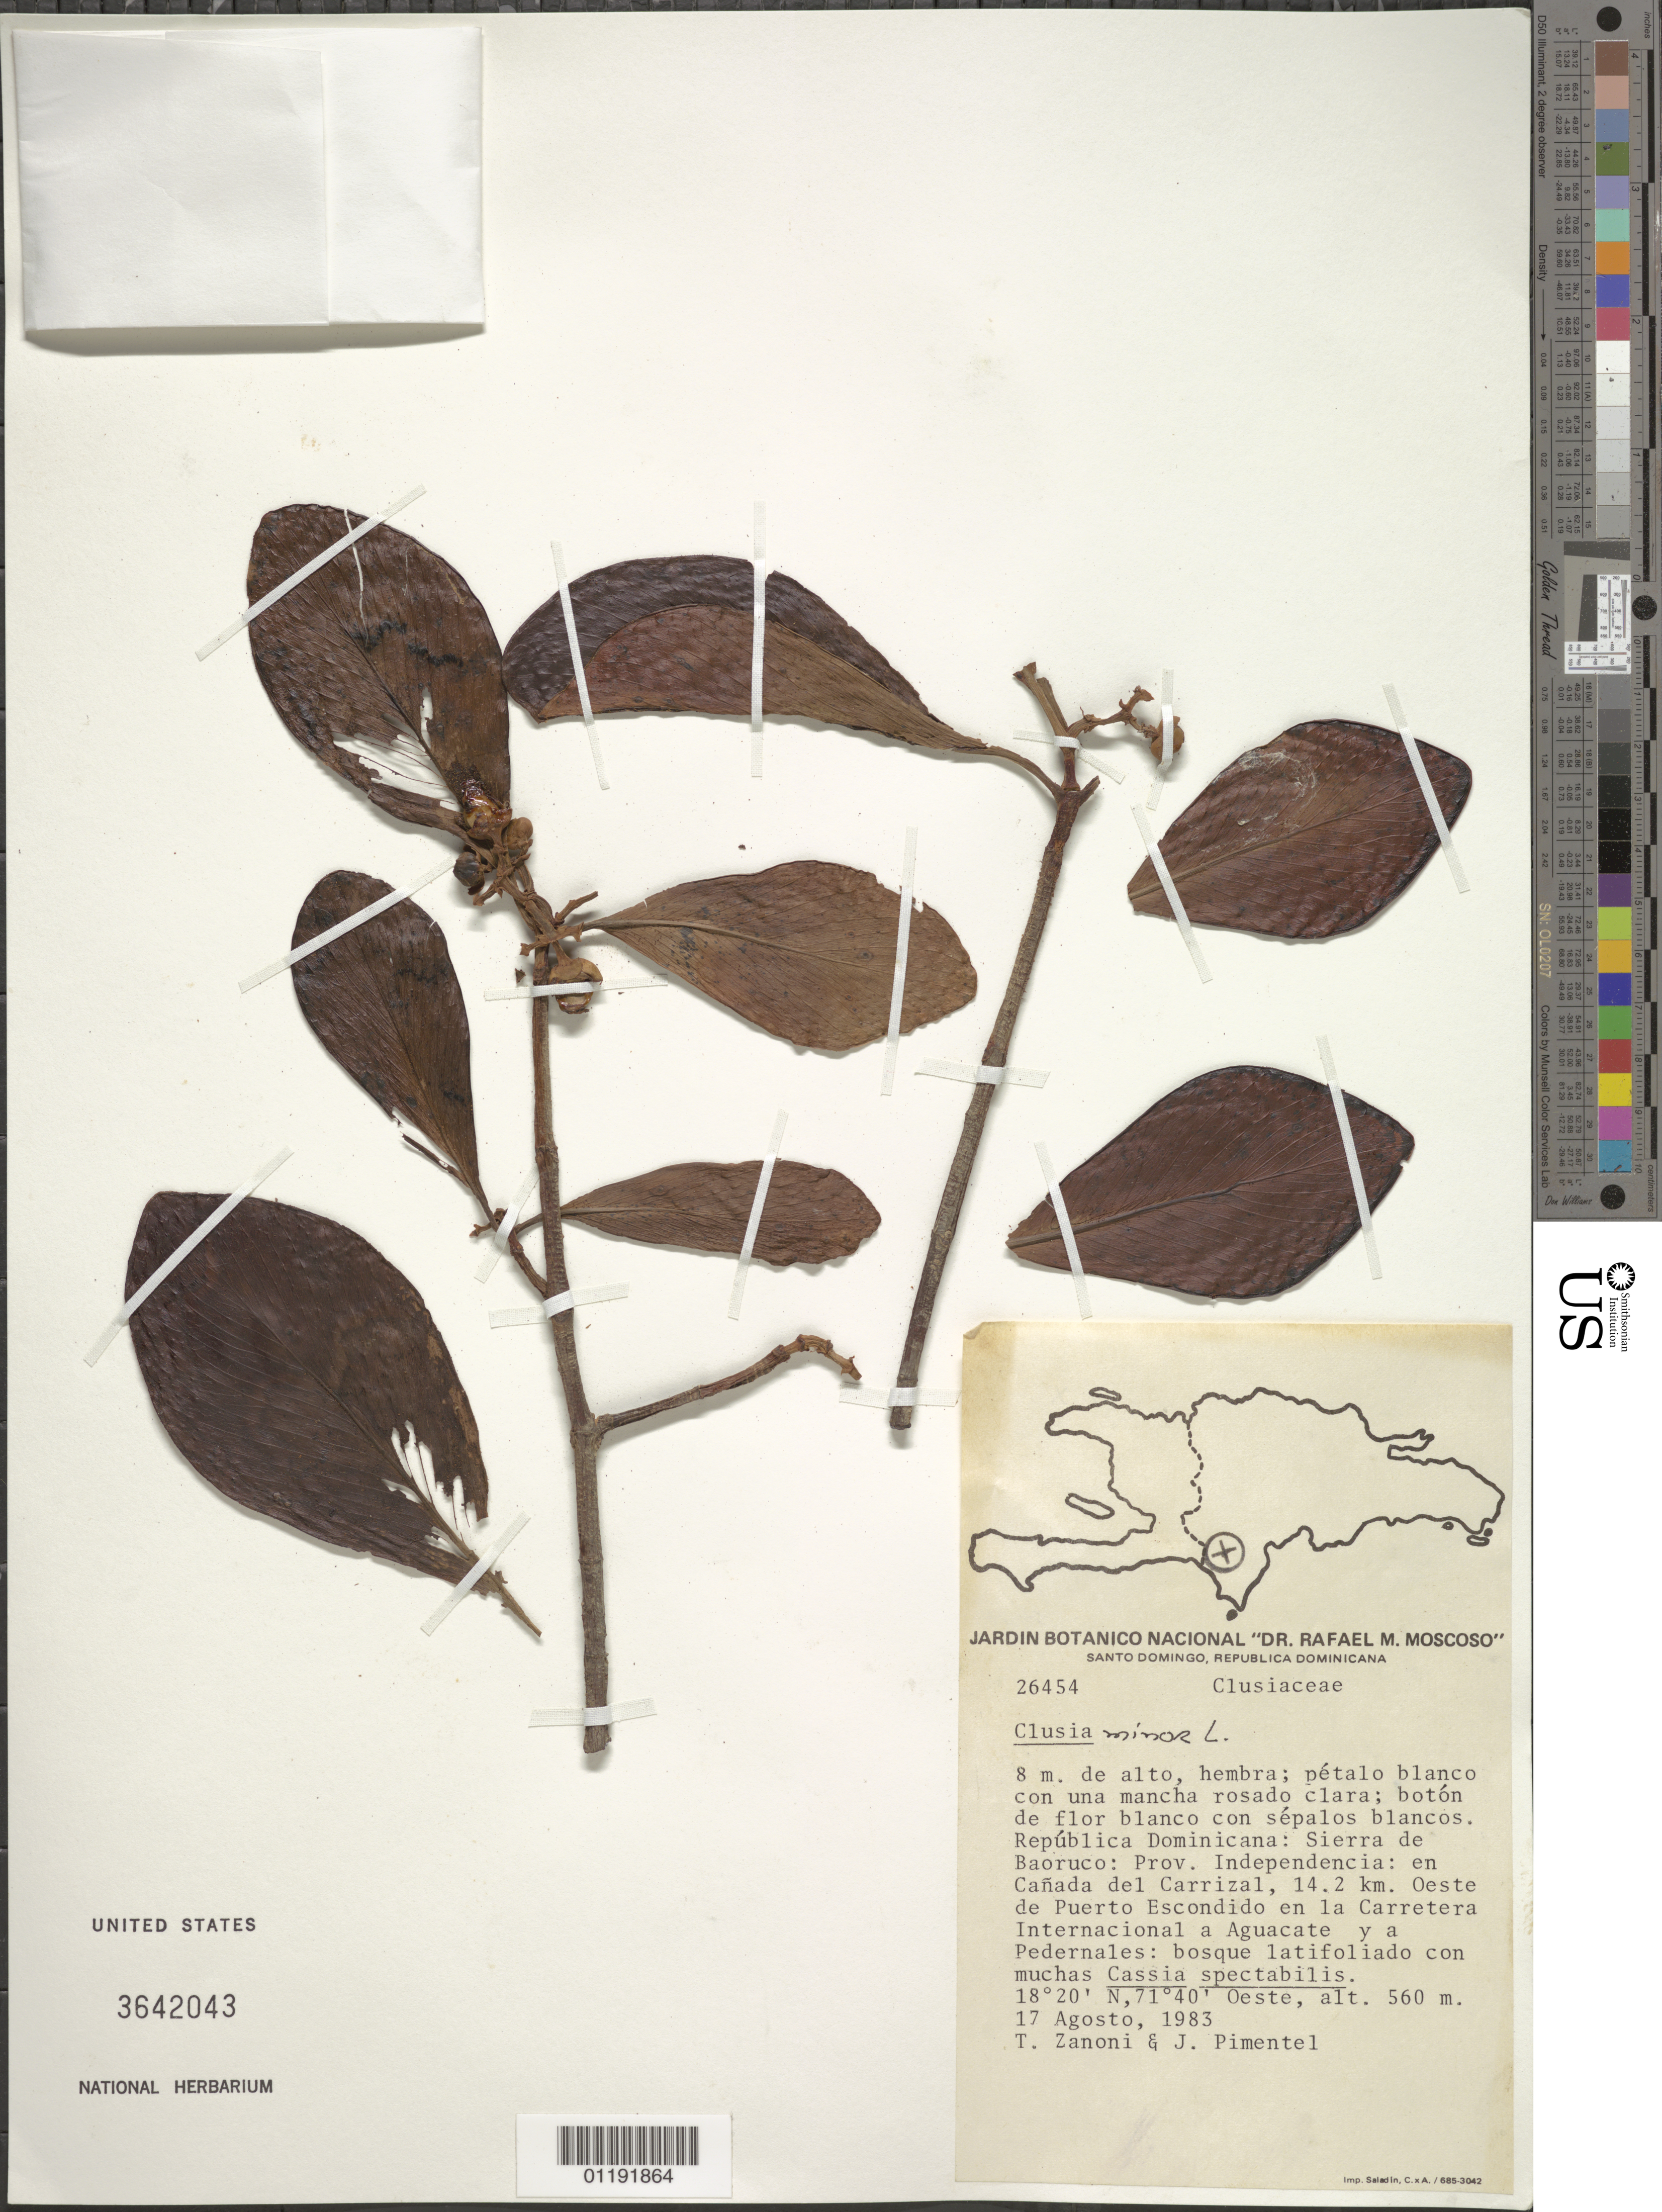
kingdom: Plantae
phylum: Tracheophyta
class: Magnoliopsida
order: Malpighiales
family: Clusiaceae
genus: Clusia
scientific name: Clusia minor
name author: L.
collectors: T. A. Zanoni & J. Pimentel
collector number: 26454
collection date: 1983-08-17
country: Dominican Republic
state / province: Independencia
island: Hispaniola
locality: Sierra de Baoruco, in Canada del Carrizal, 14.2 km W of Puerto Escondido, on the Carretera Internacional (international road) to Aguacate and to Pedernales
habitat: Broadleaf forest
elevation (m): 560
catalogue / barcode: US 3642043